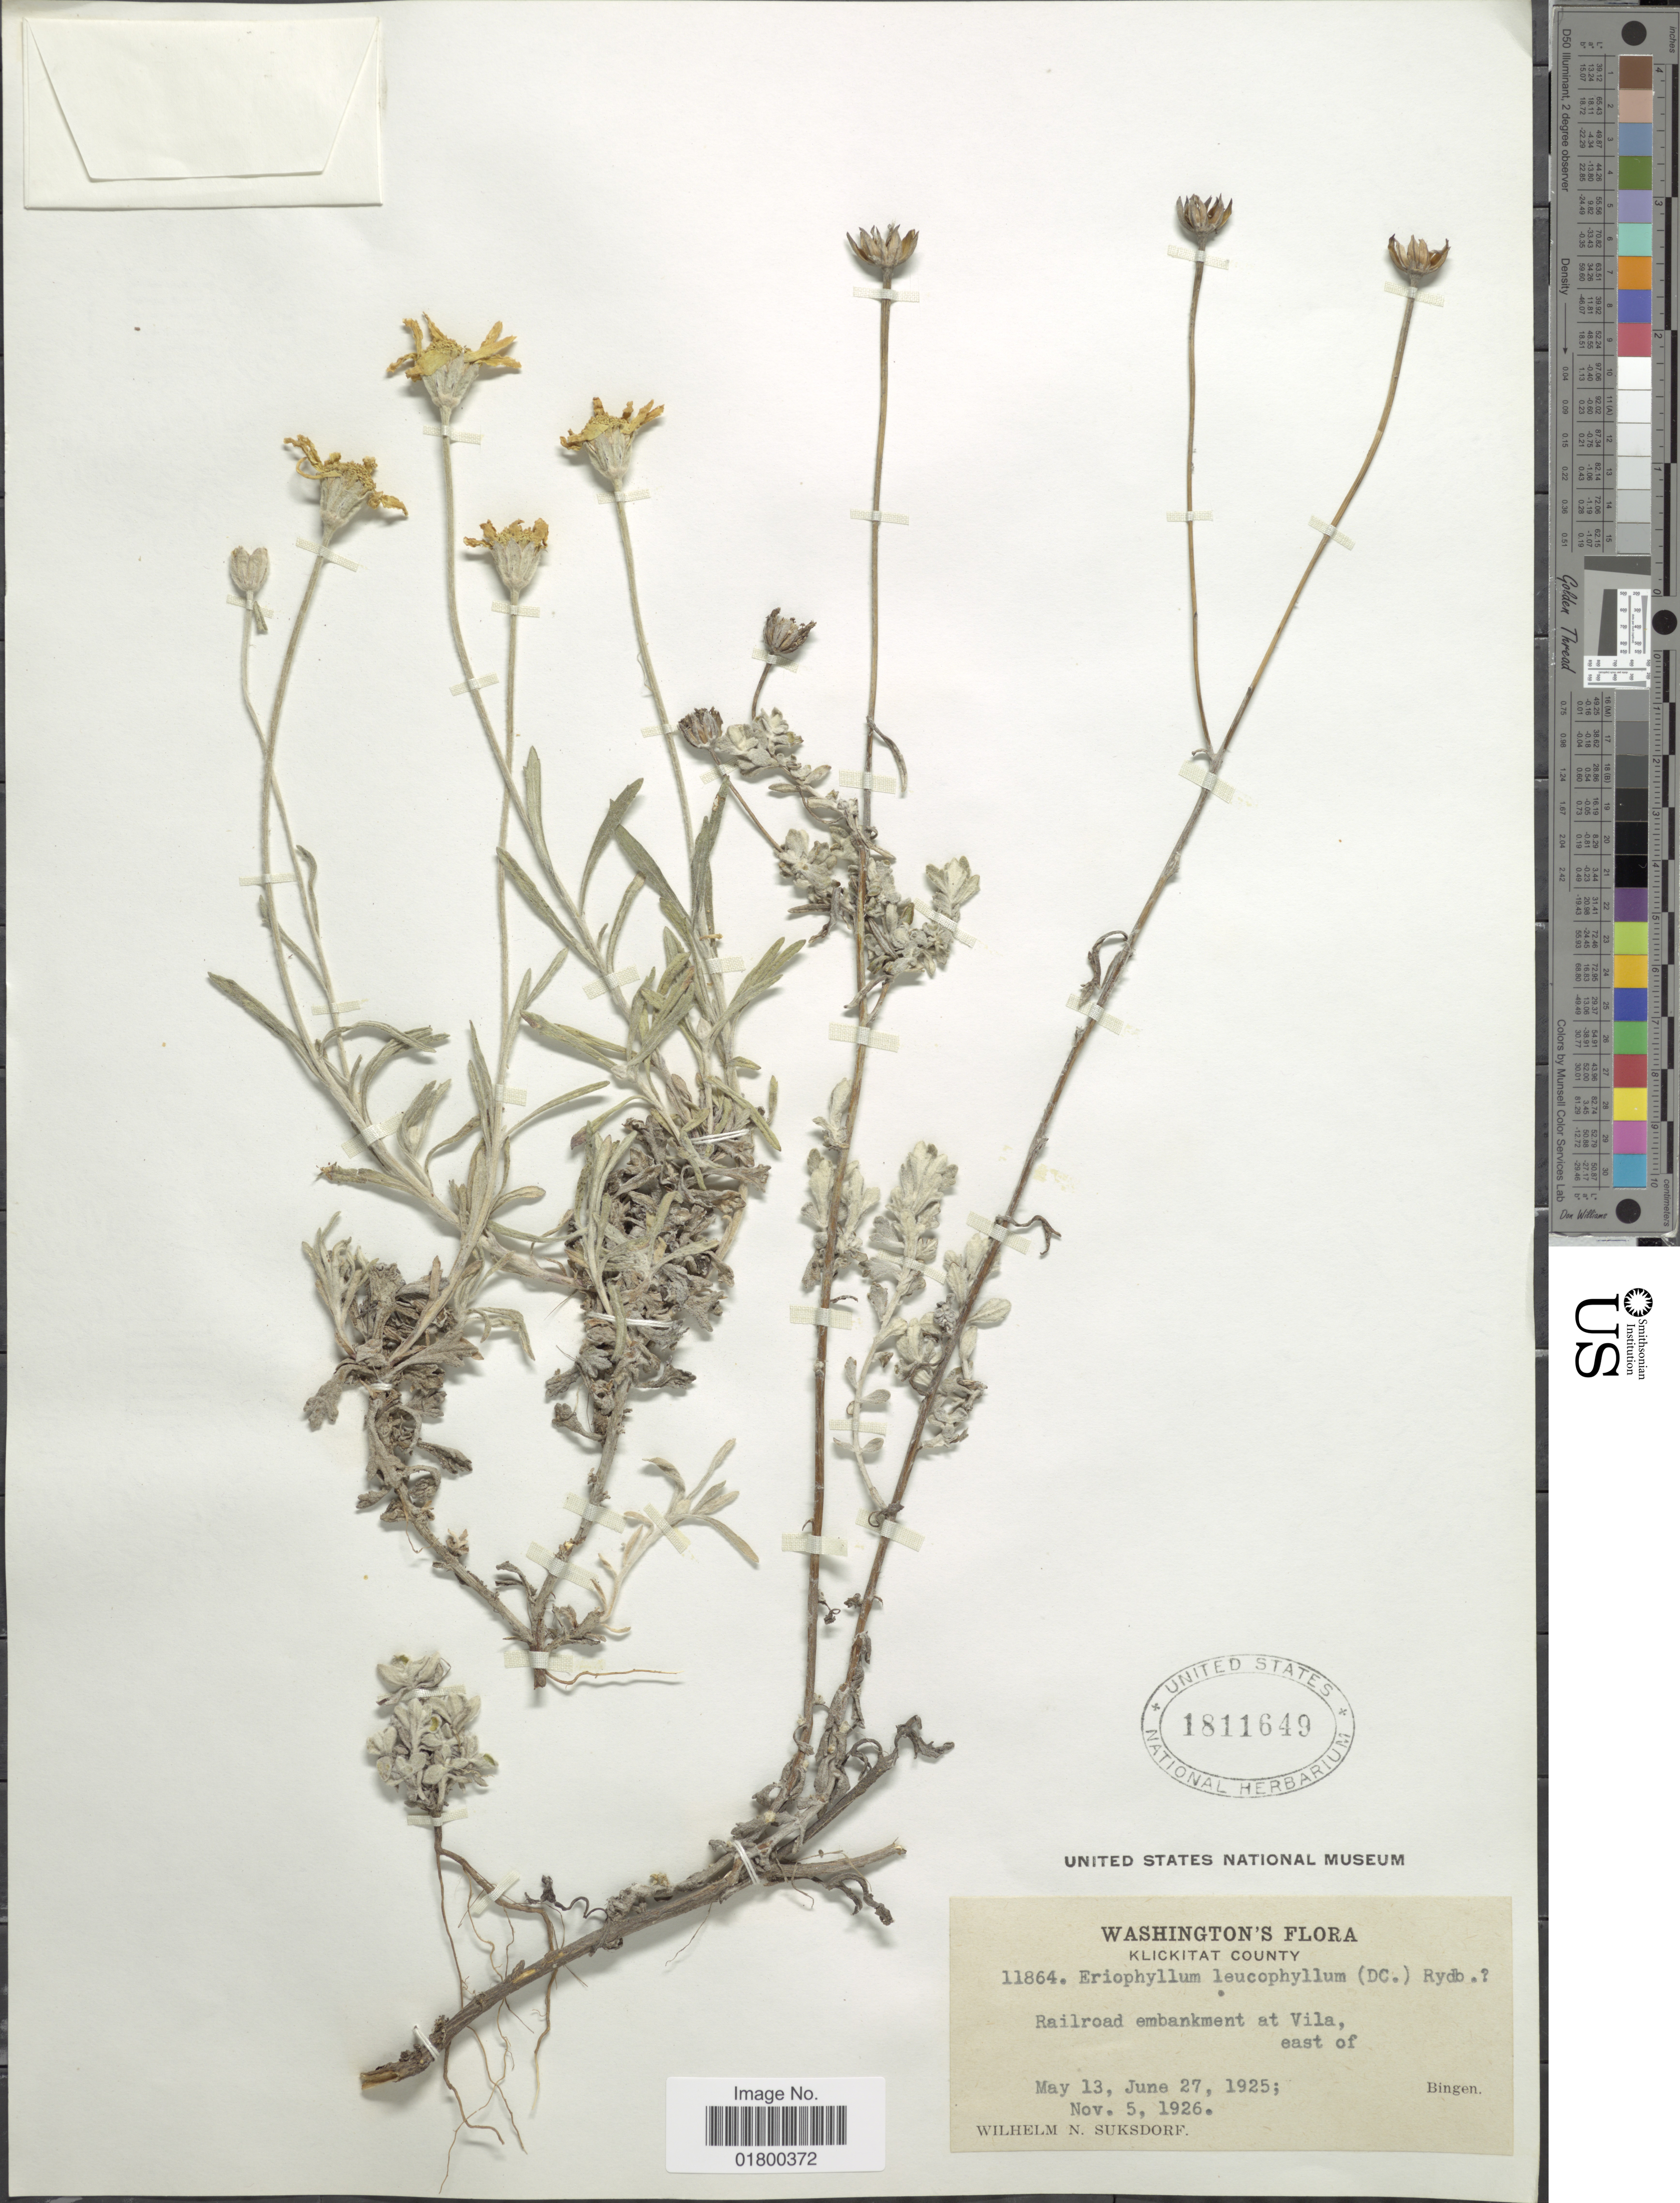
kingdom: Plantae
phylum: Tracheophyta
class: Magnoliopsida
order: Asterales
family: Asteraceae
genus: Eriophyllum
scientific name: Eriophyllum lanatum var. lanatum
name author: (Pursh) J. Forbes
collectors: W. N. Suksdorf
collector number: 11864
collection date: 1925-05-13/1926-11-05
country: United States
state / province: Washington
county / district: Klickitat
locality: Klickitat County, Railroad embankment at Vila, east of Bingen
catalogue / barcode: US 1811649